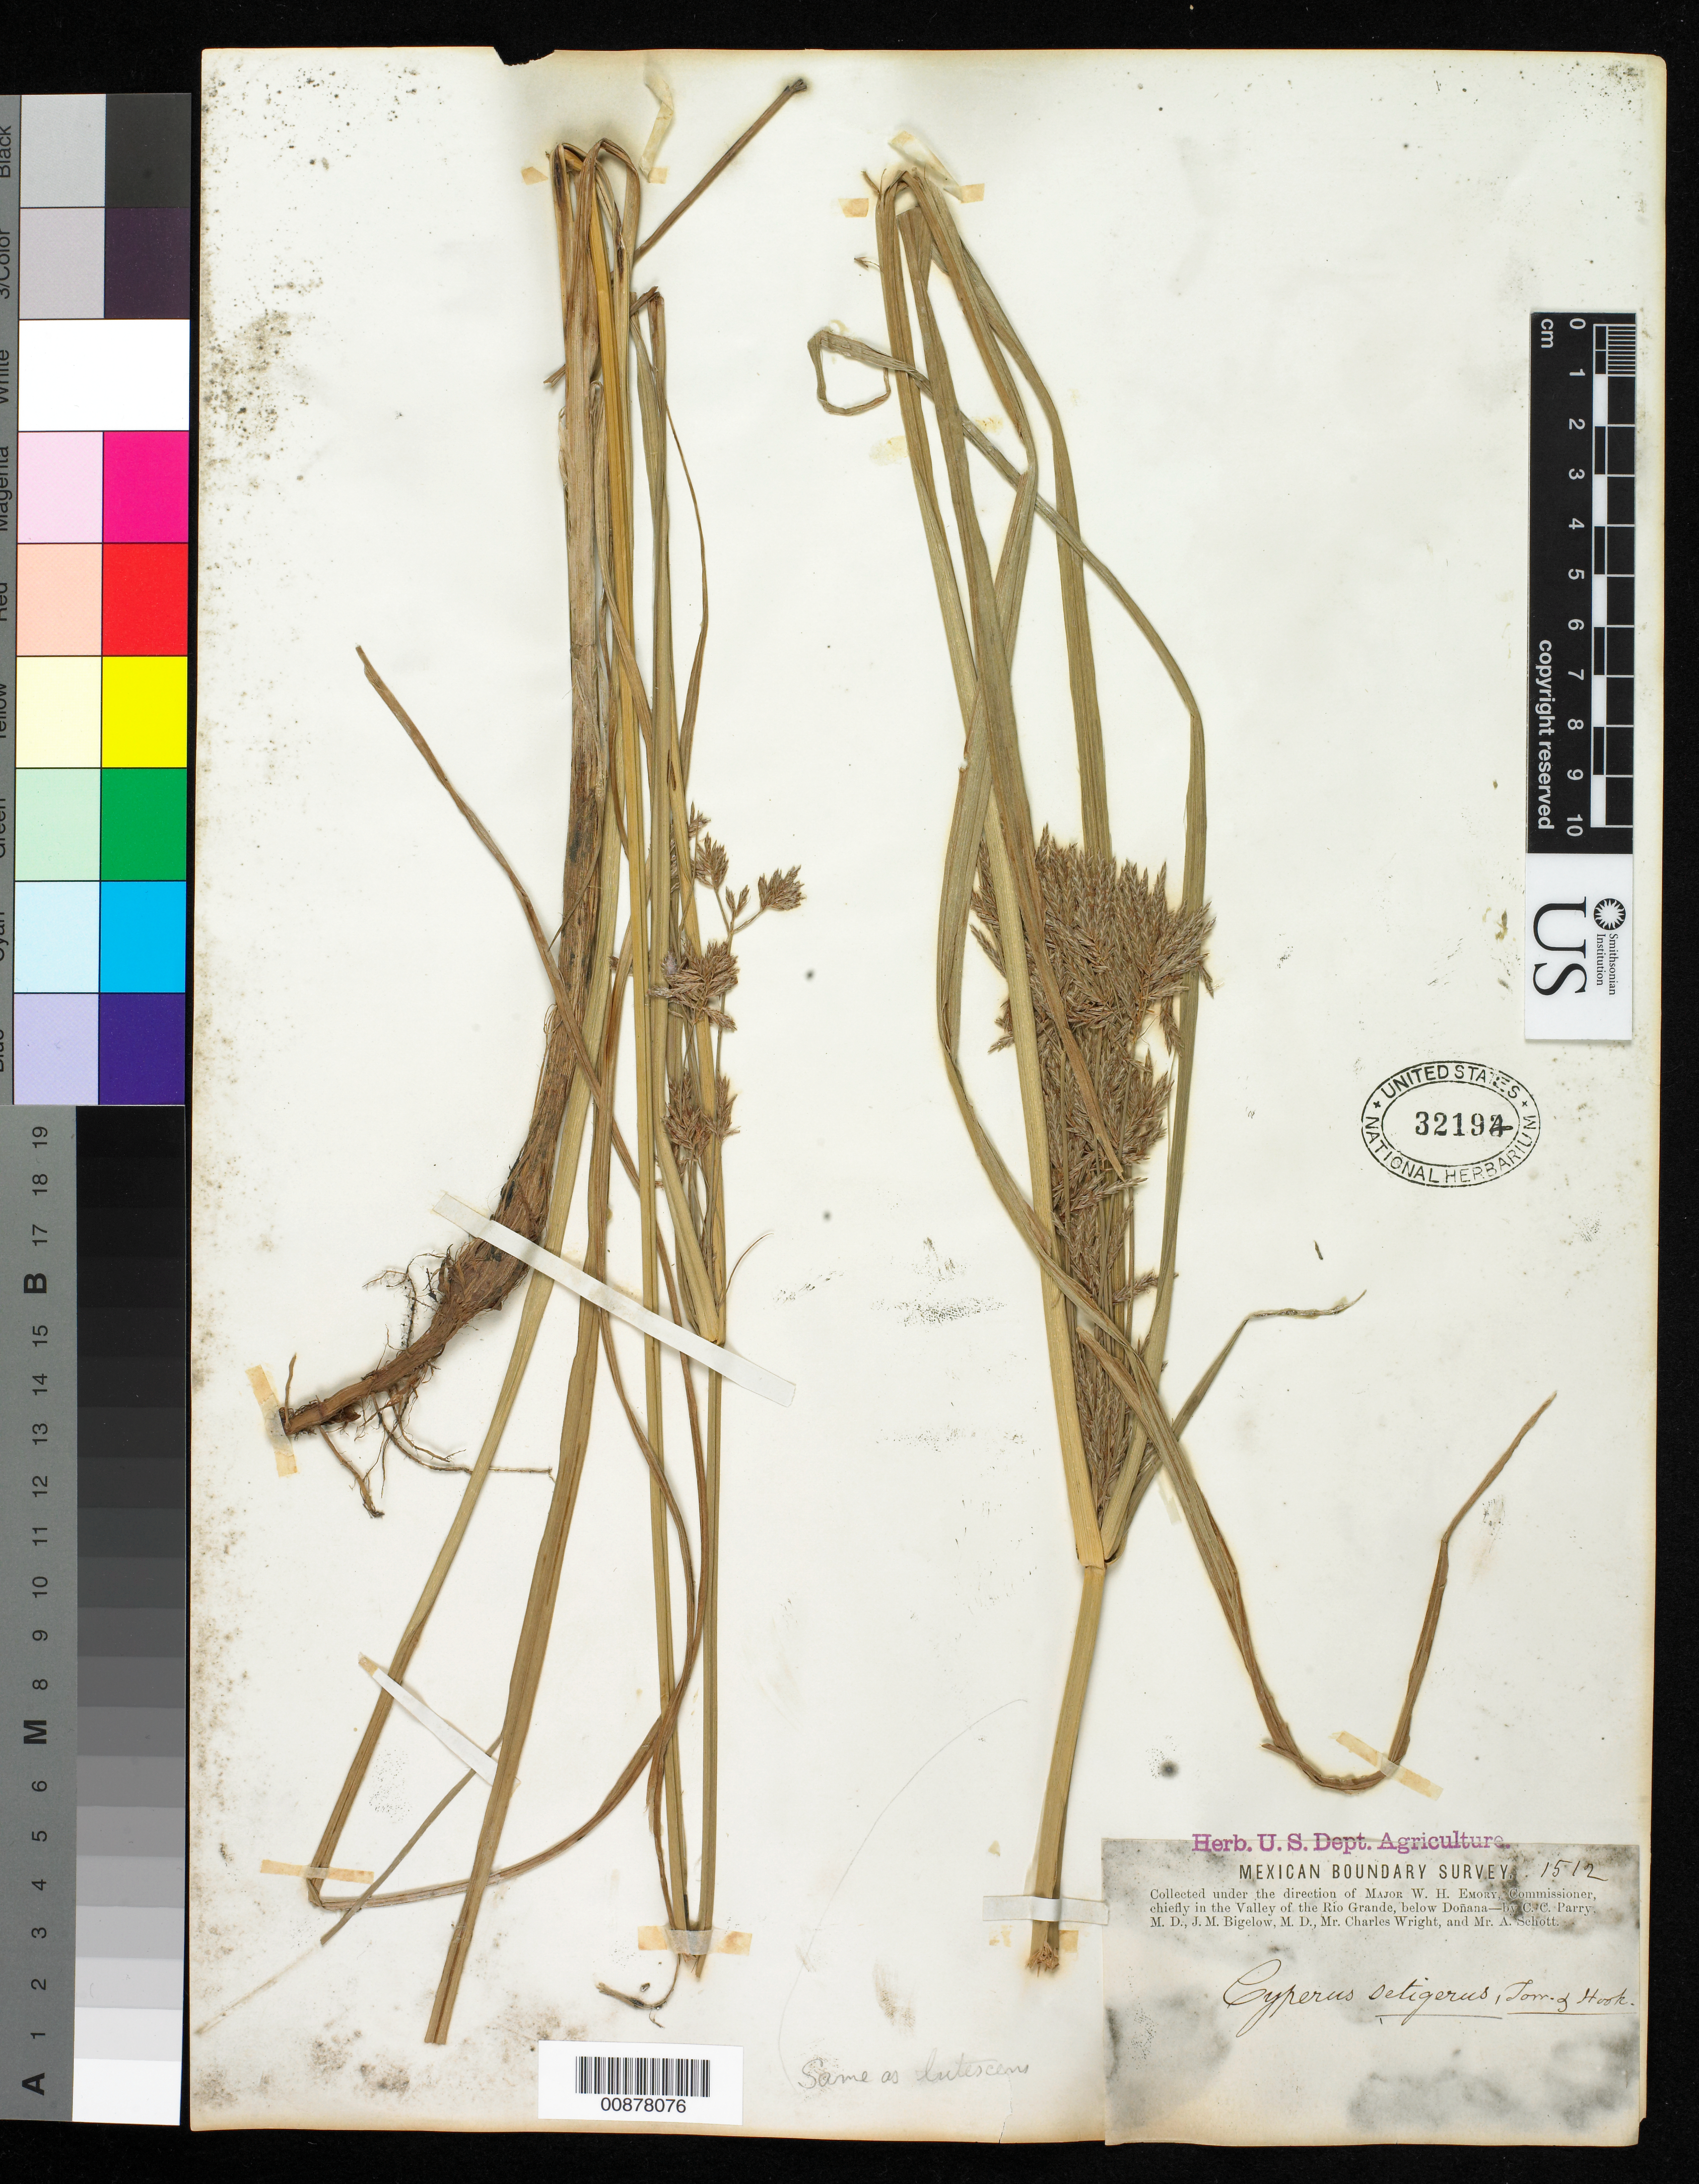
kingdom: Plantae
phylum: Tracheophyta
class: Liliopsida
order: Poales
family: Cyperaceae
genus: Cyperus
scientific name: Cyperus setigerus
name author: Torr. & Hook.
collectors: C. C. Parry, J. M. Bigelow, C. Wright & A. C. V. Schott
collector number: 1512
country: United States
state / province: New Mexico / Texas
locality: Valley of the Rio Grande, below Doñana.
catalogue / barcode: US 32194